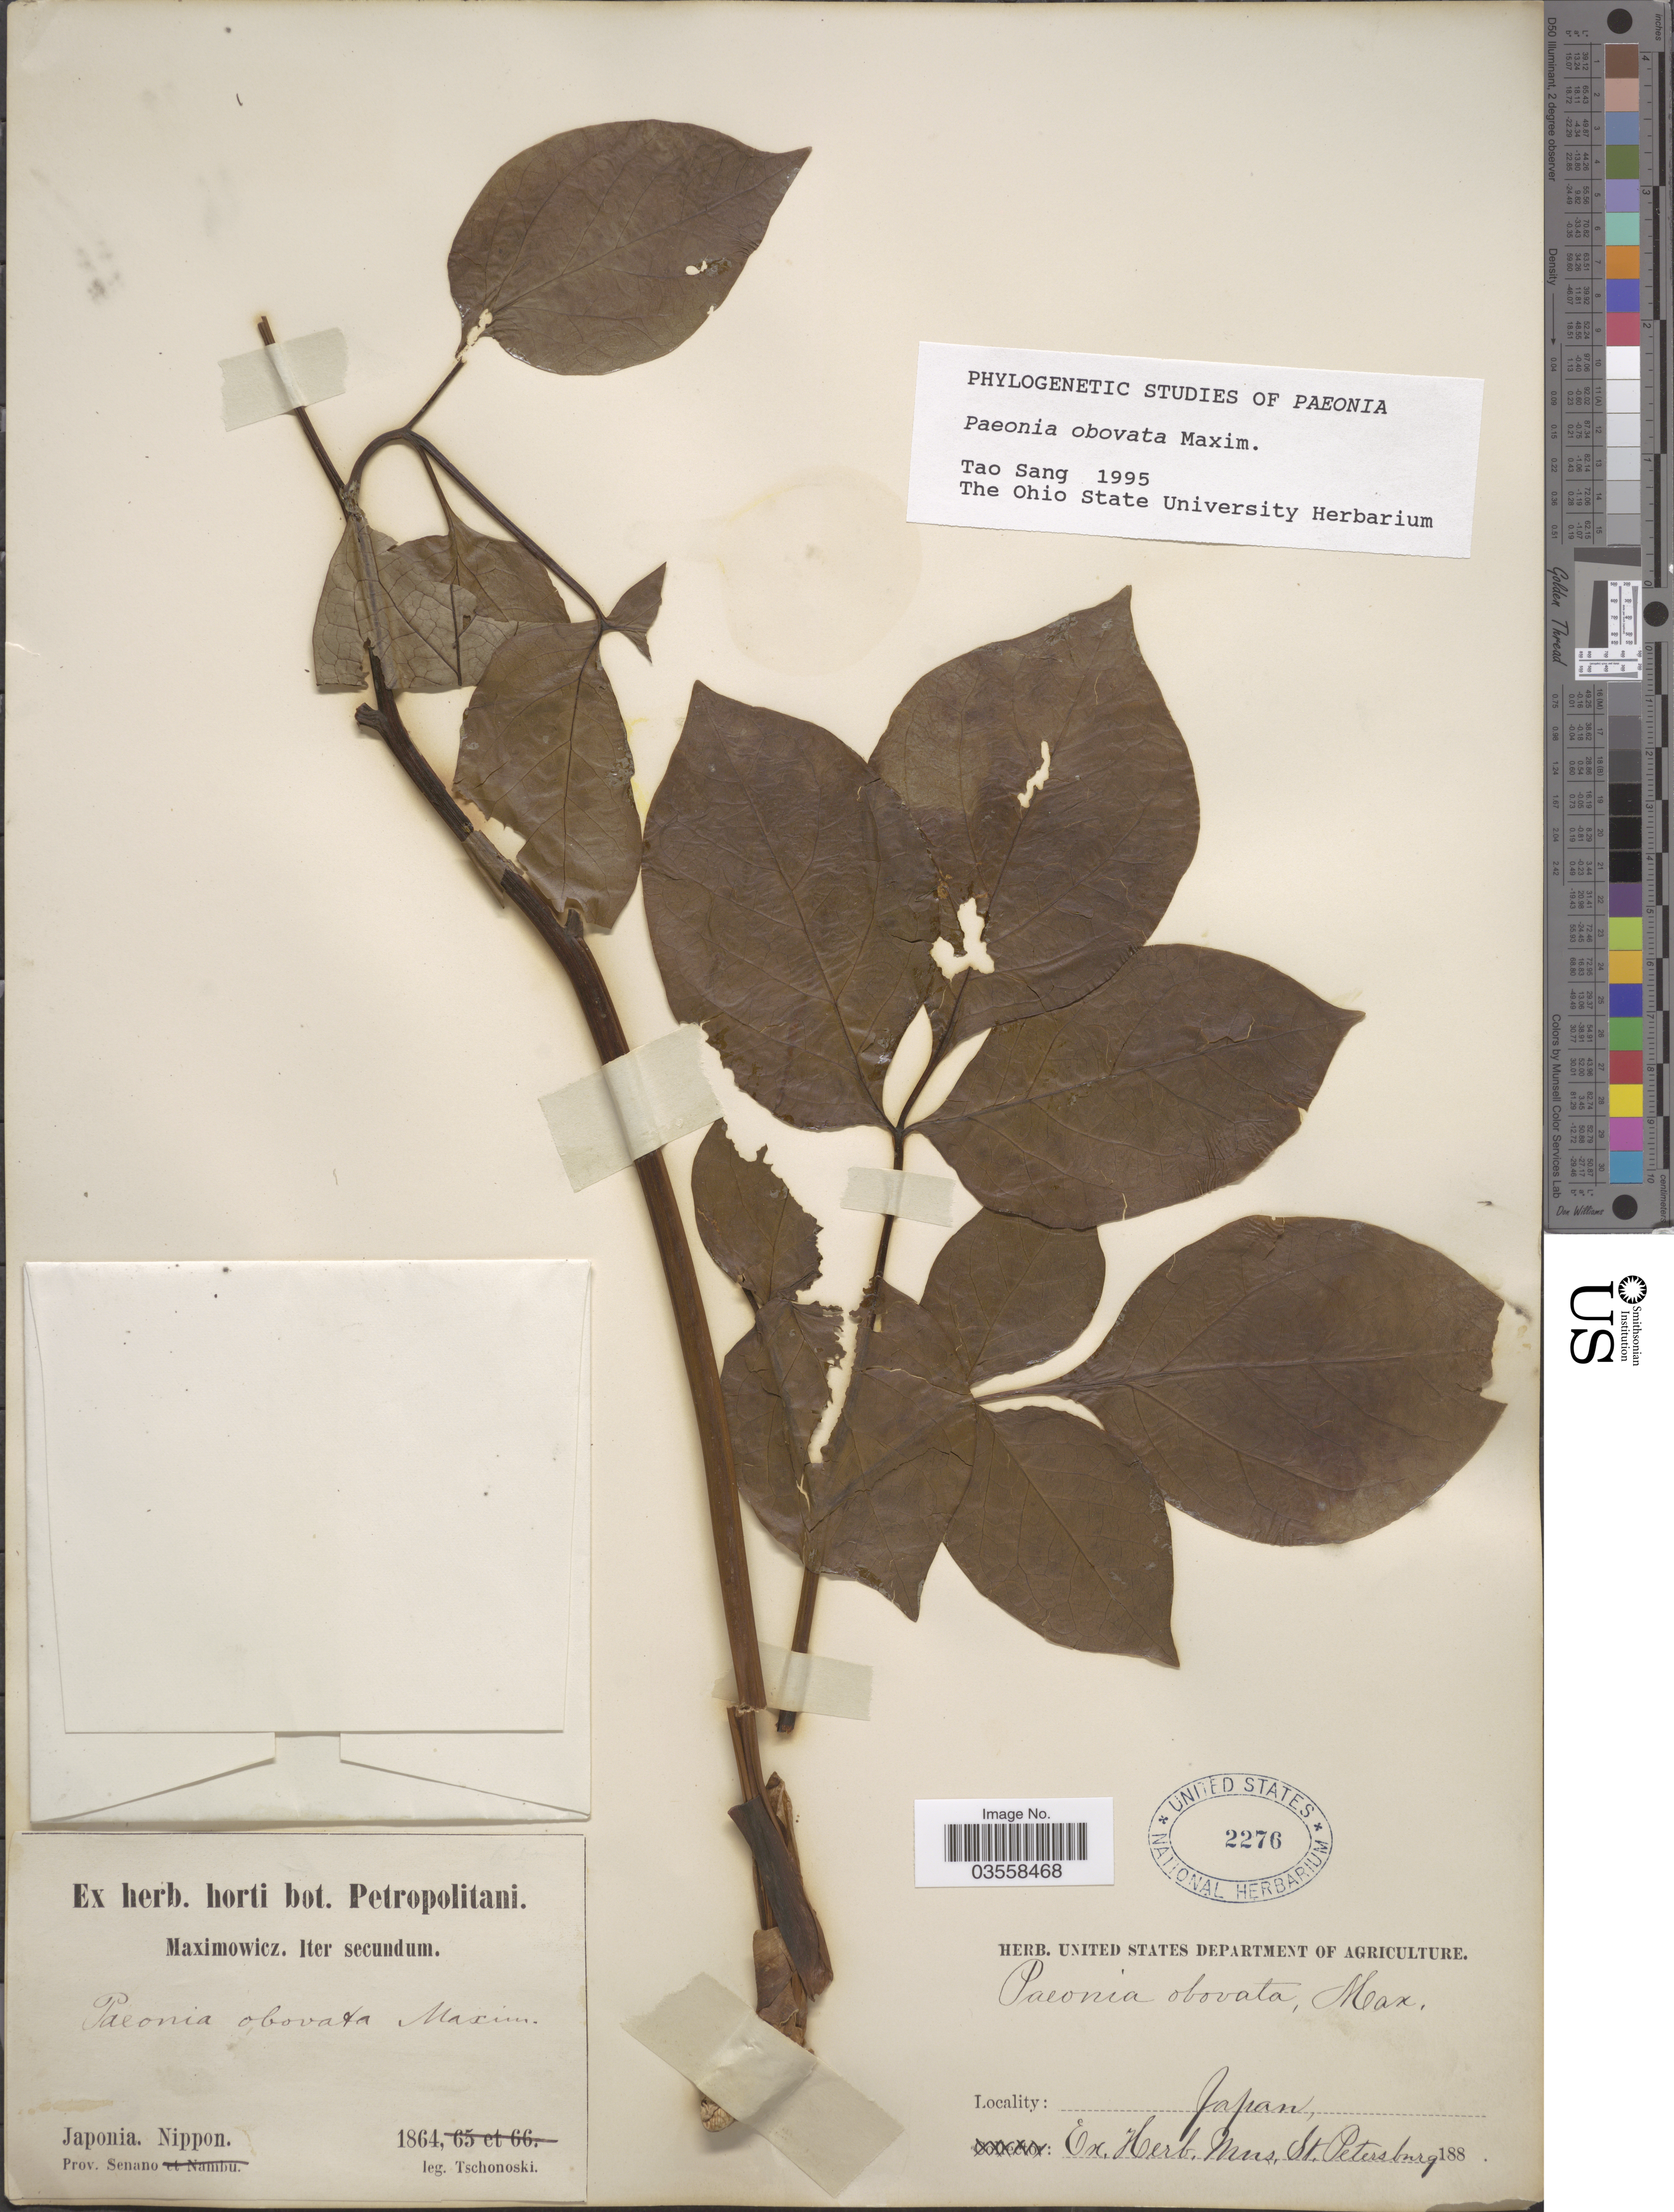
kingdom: Plantae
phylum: Tracheophyta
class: Magnoliopsida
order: Saxifragales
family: Paeoniaceae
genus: Paeonia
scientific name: Paeonia obovata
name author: Maxim.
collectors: -. Tschonoski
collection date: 1864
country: Japan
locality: Nippon. Prov. Senano.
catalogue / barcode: US 2276